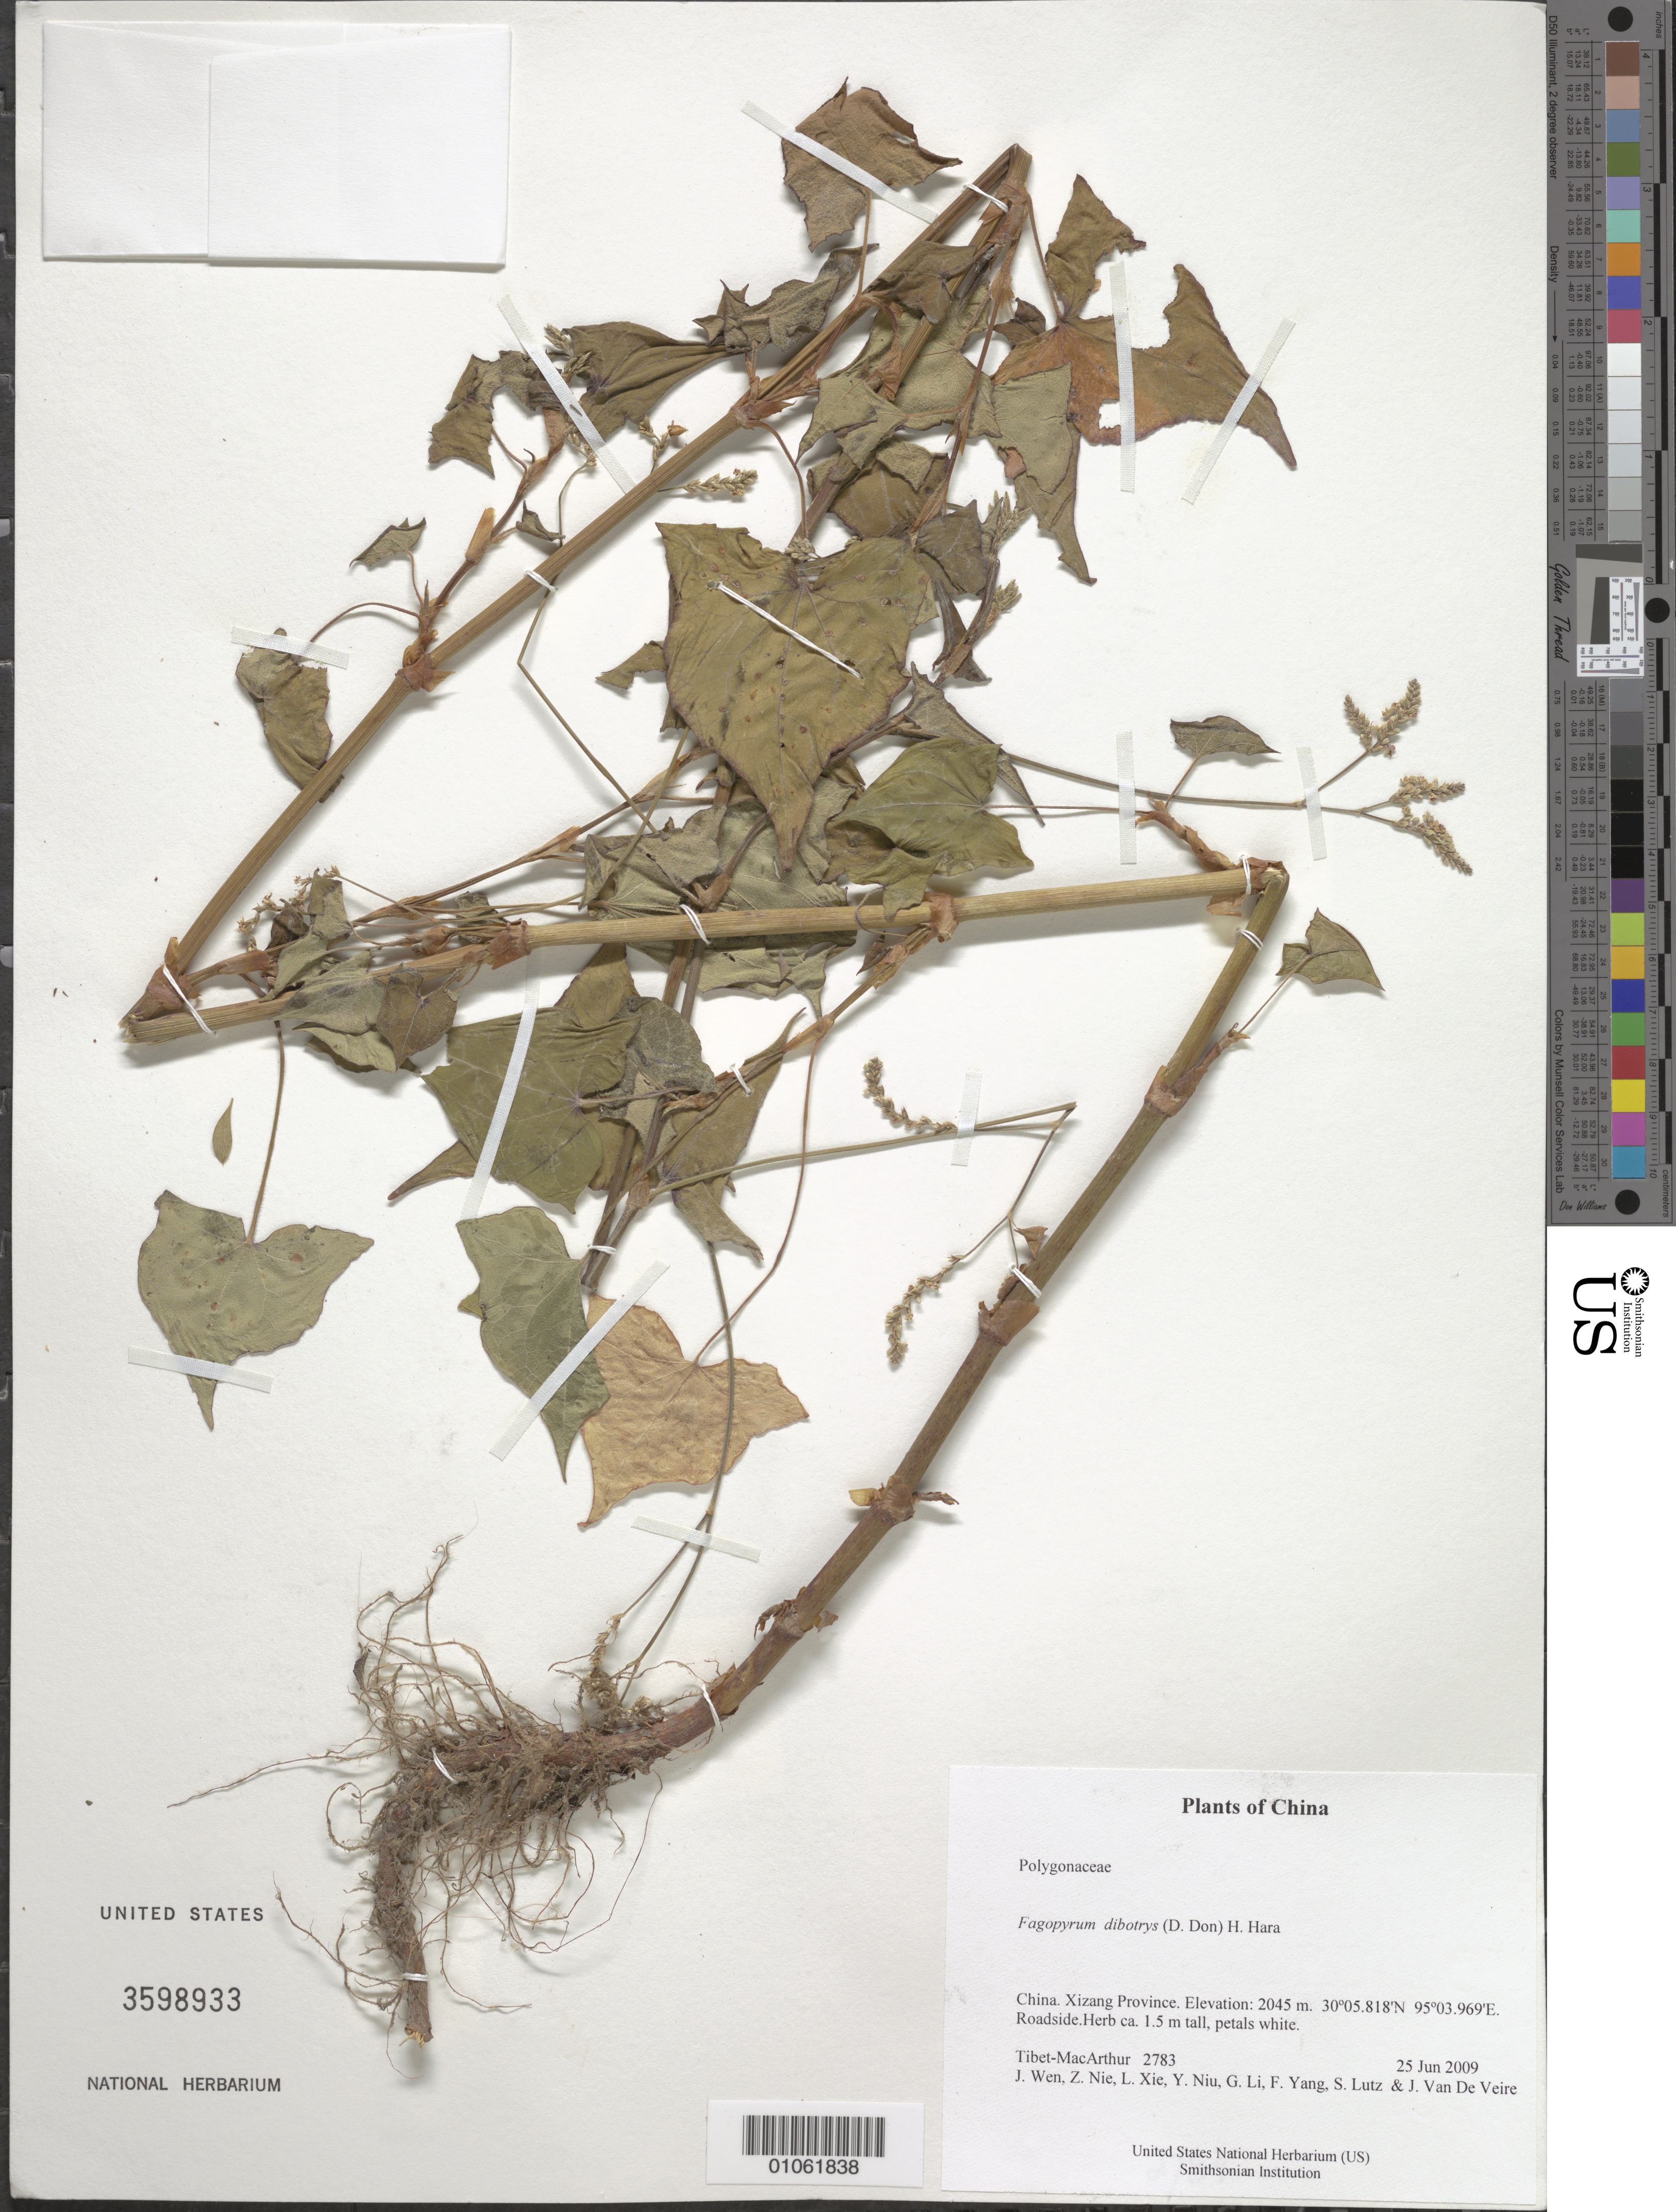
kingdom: Plantae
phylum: Tracheophyta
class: Magnoliopsida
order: Caryophyllales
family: Polygonaceae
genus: Fagopyrum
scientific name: Fagopyrum dibotrys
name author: (D. Don) H. Hara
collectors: Tibet-MacArthur, J. Wen, Z. Nie, L. Xie, Y. Niu, G. Li, F. Yang, S. Lutz & J. Van De Veire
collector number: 2783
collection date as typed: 25 Jun 2009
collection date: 2009-06-25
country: China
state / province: Xizang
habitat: Roadside.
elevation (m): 2045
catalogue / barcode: US 3598933